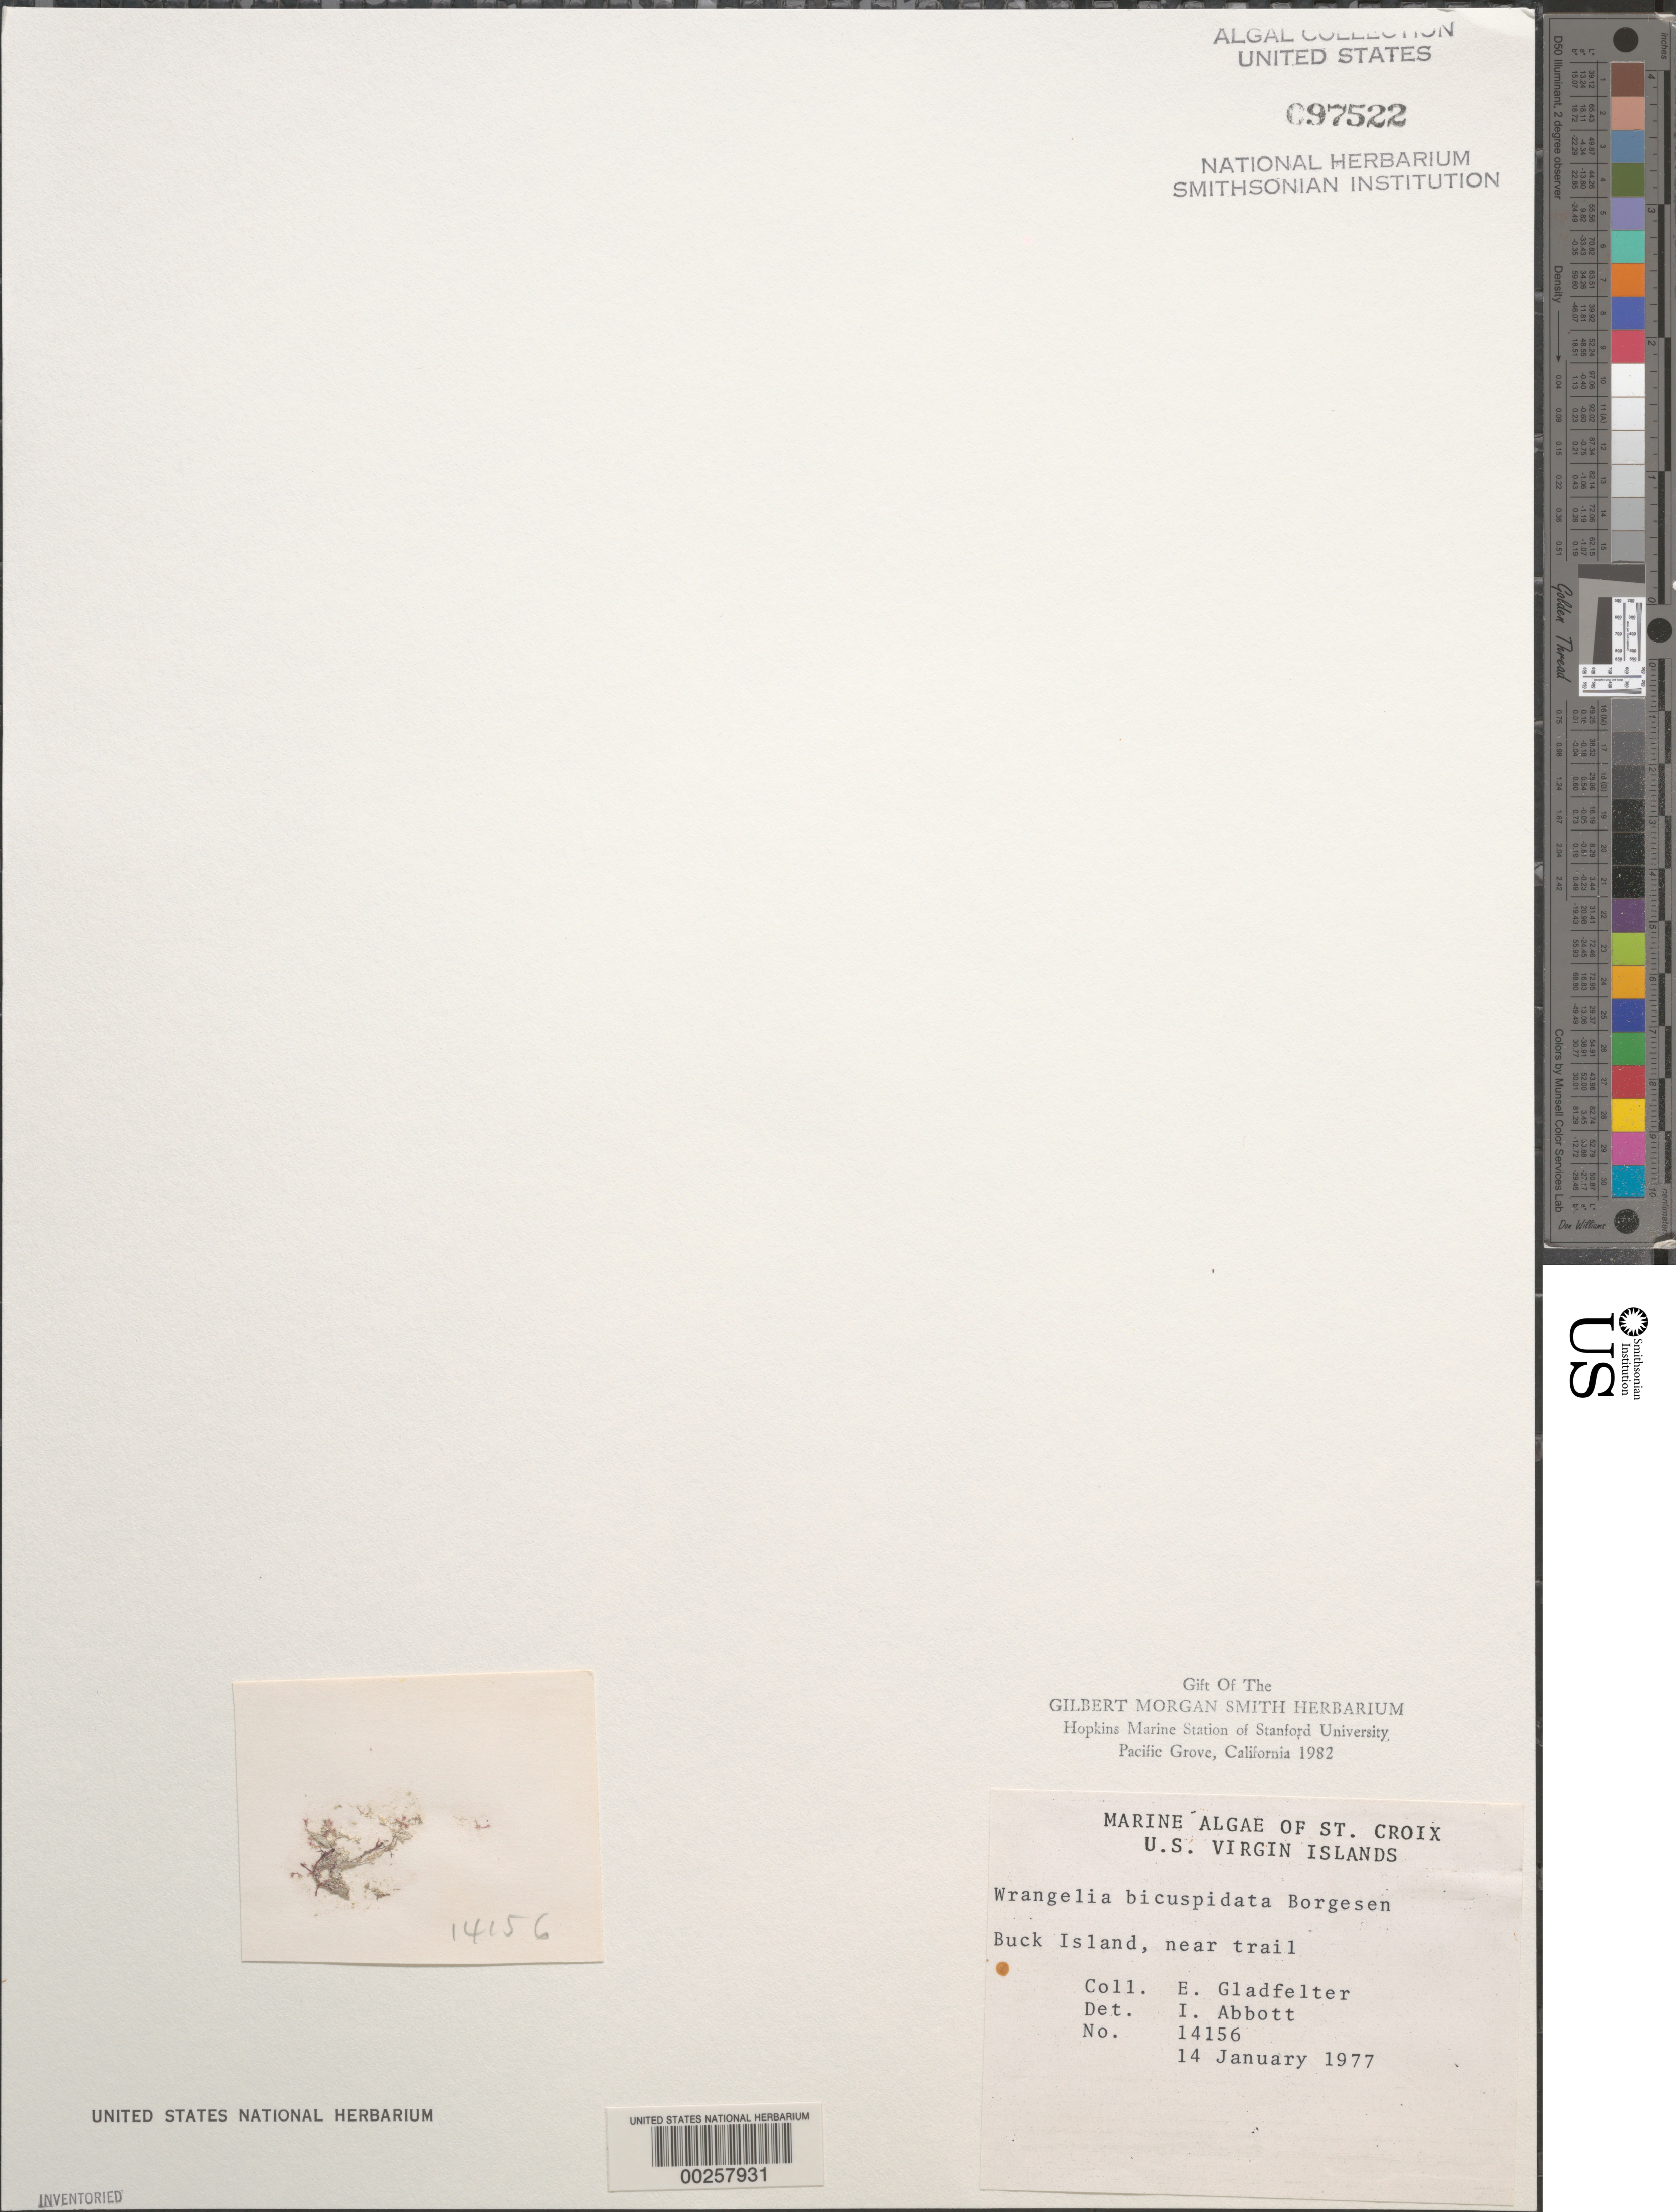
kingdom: Plantae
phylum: Rhodophyta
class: Florideophyceae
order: Ceramiales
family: Wrangeliaceae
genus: Wrangelia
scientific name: Wrangelia bicuspidata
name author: Børgesen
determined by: Abbott, Isabella A.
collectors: E. Gladfelter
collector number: IAA 14156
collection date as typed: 14 Jan 1977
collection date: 1977-01-14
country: U.S. Virgin Islands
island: St. Croix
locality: Buck Island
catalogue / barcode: US 97522